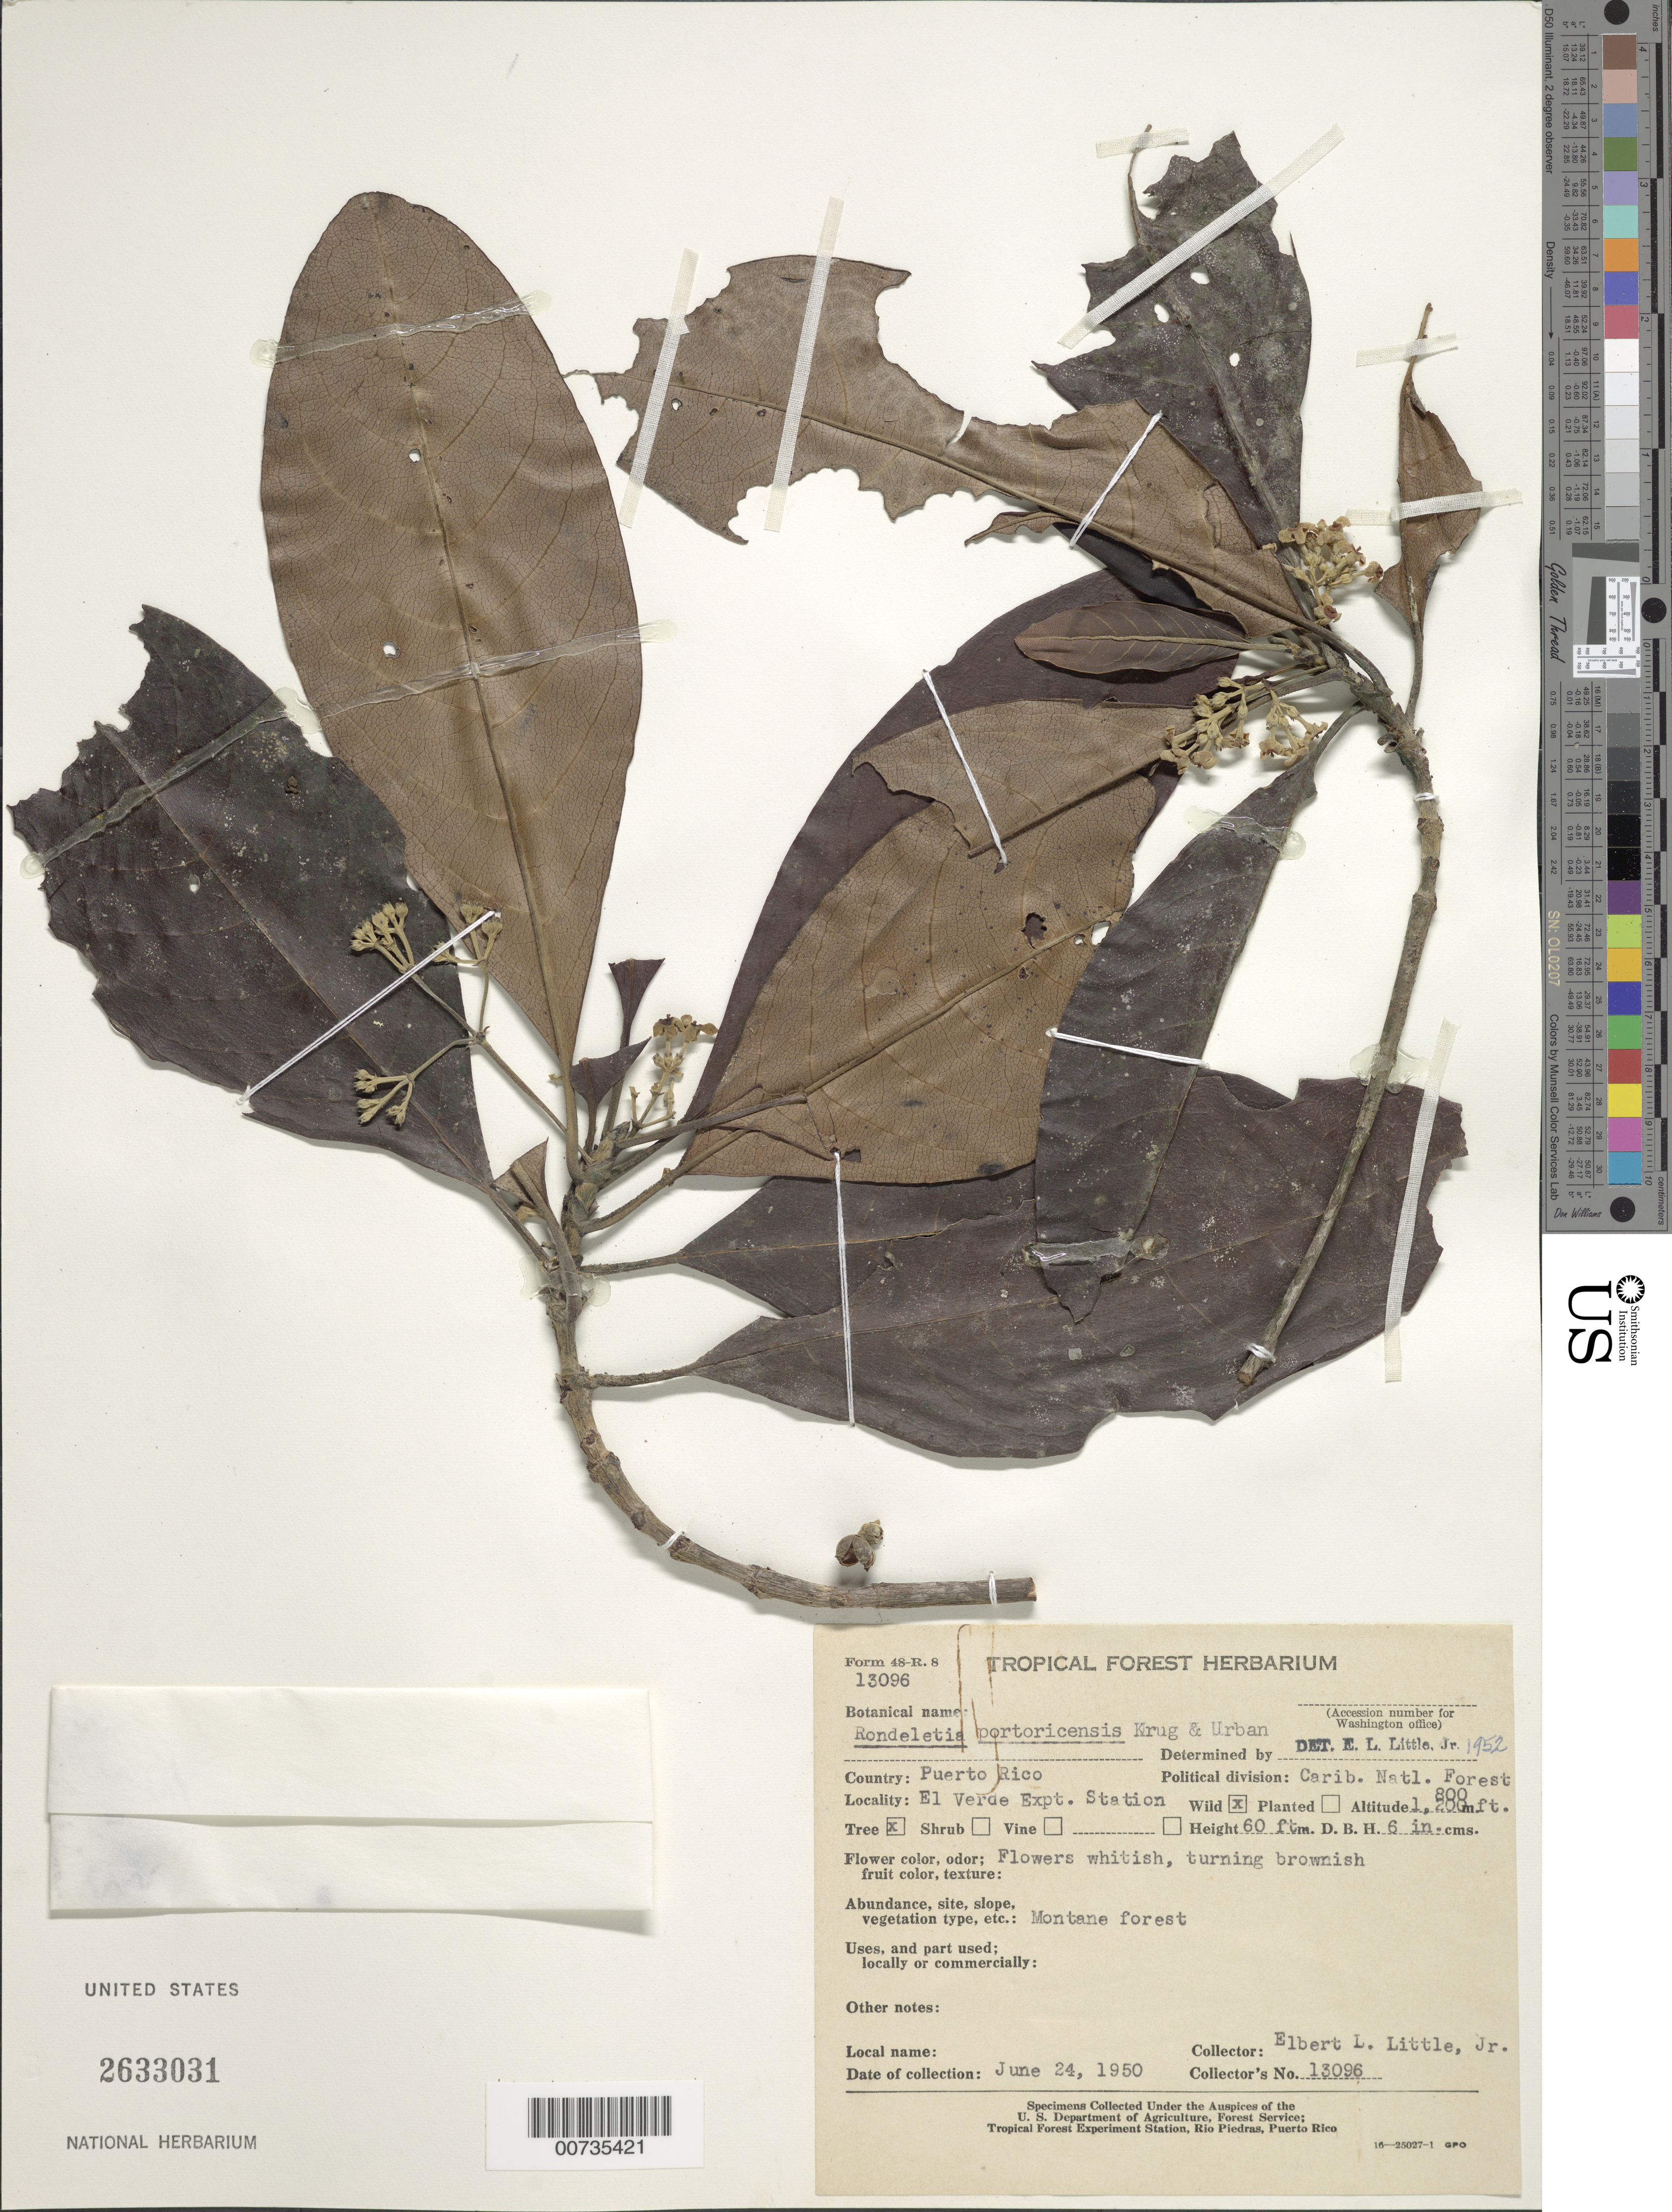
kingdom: Plantae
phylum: Tracheophyta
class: Magnoliopsida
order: Gentianales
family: Rubiaceae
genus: Rondeletia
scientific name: Rondeletia portoricensis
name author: Krug & Urb.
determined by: Little, Elbert L., Jr., (FSSR), United States Department of Agriculture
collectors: E. L. Little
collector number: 13096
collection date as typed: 24 Jun 1950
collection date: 1950-06-24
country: Puerto Rico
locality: Caribbean Nation Forest, El Verde Expt. Station.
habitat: Montane forest.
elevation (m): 244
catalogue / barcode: US 2633031